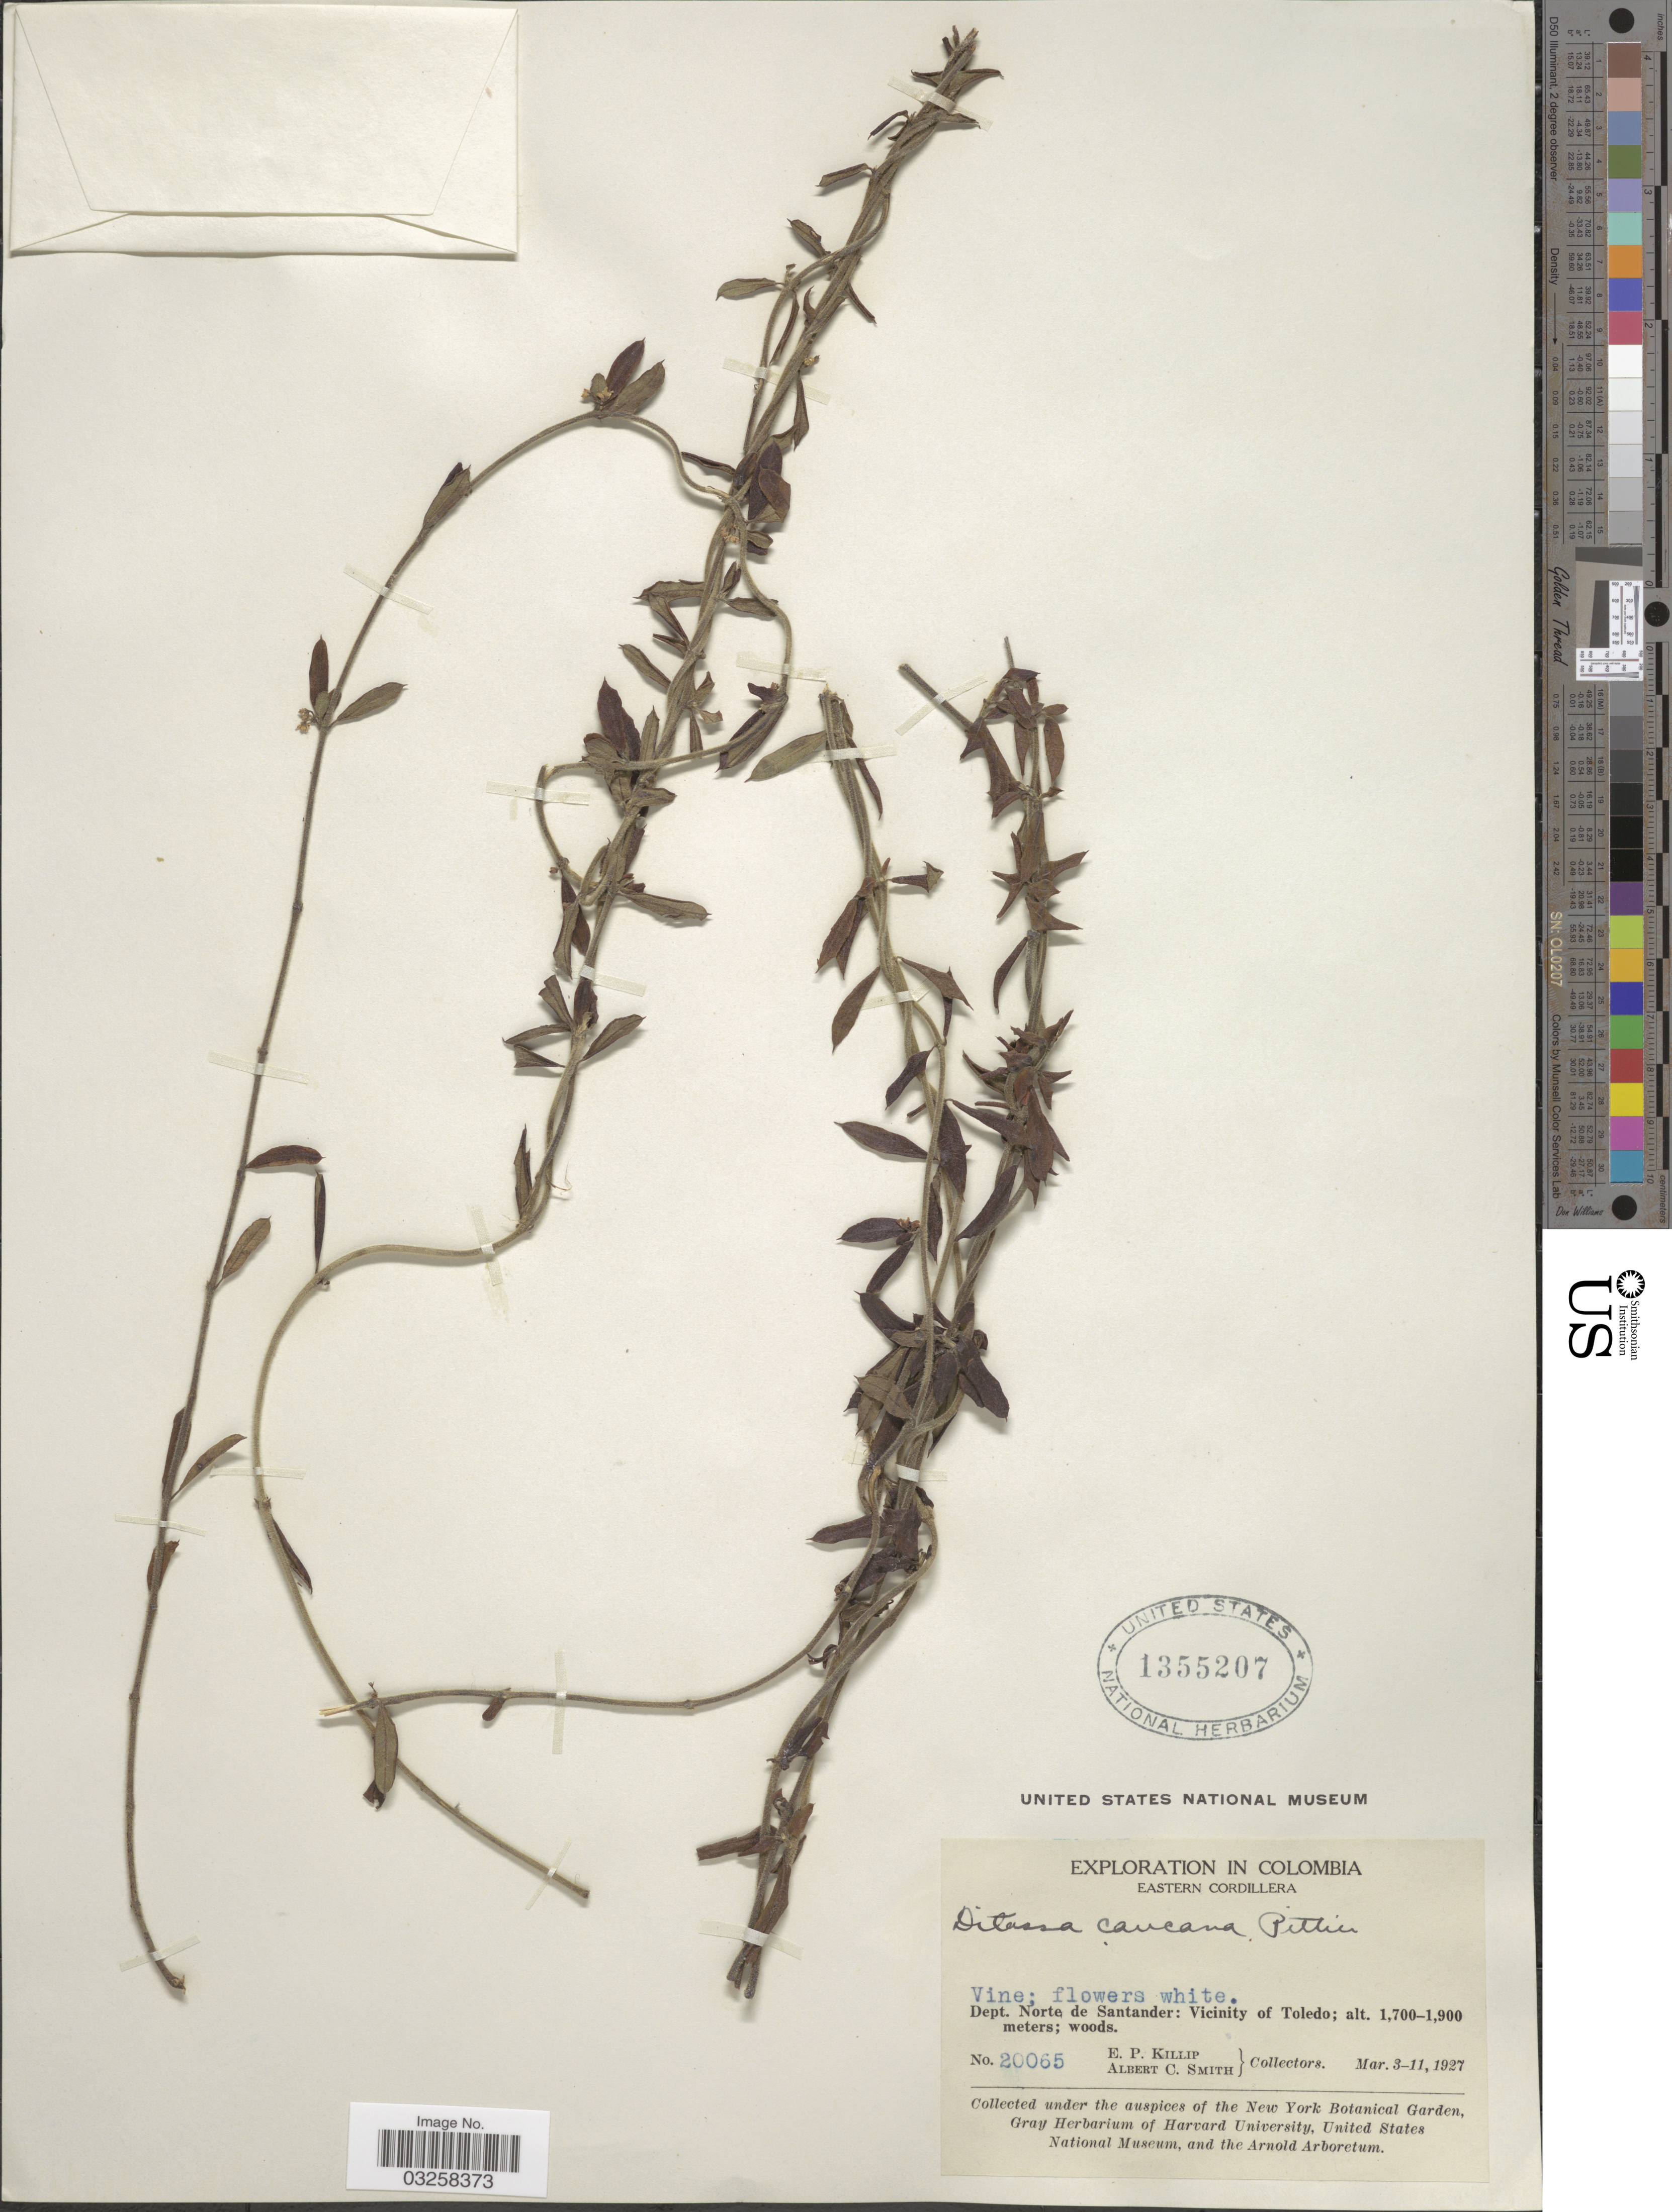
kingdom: Plantae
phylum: Tracheophyta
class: Magnoliopsida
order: Gentianales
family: Apocynaceae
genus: Ditassa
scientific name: Ditassa caucana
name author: Pittier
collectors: E. P. Killip & A. C. Smith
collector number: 20065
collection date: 1927-03-03/1927-03-11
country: Colombia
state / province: Norte de Santander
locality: Eastern Cordillera, Dept. Norte de Santander: Vicinity of Toledo.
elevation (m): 1700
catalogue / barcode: US 1355207